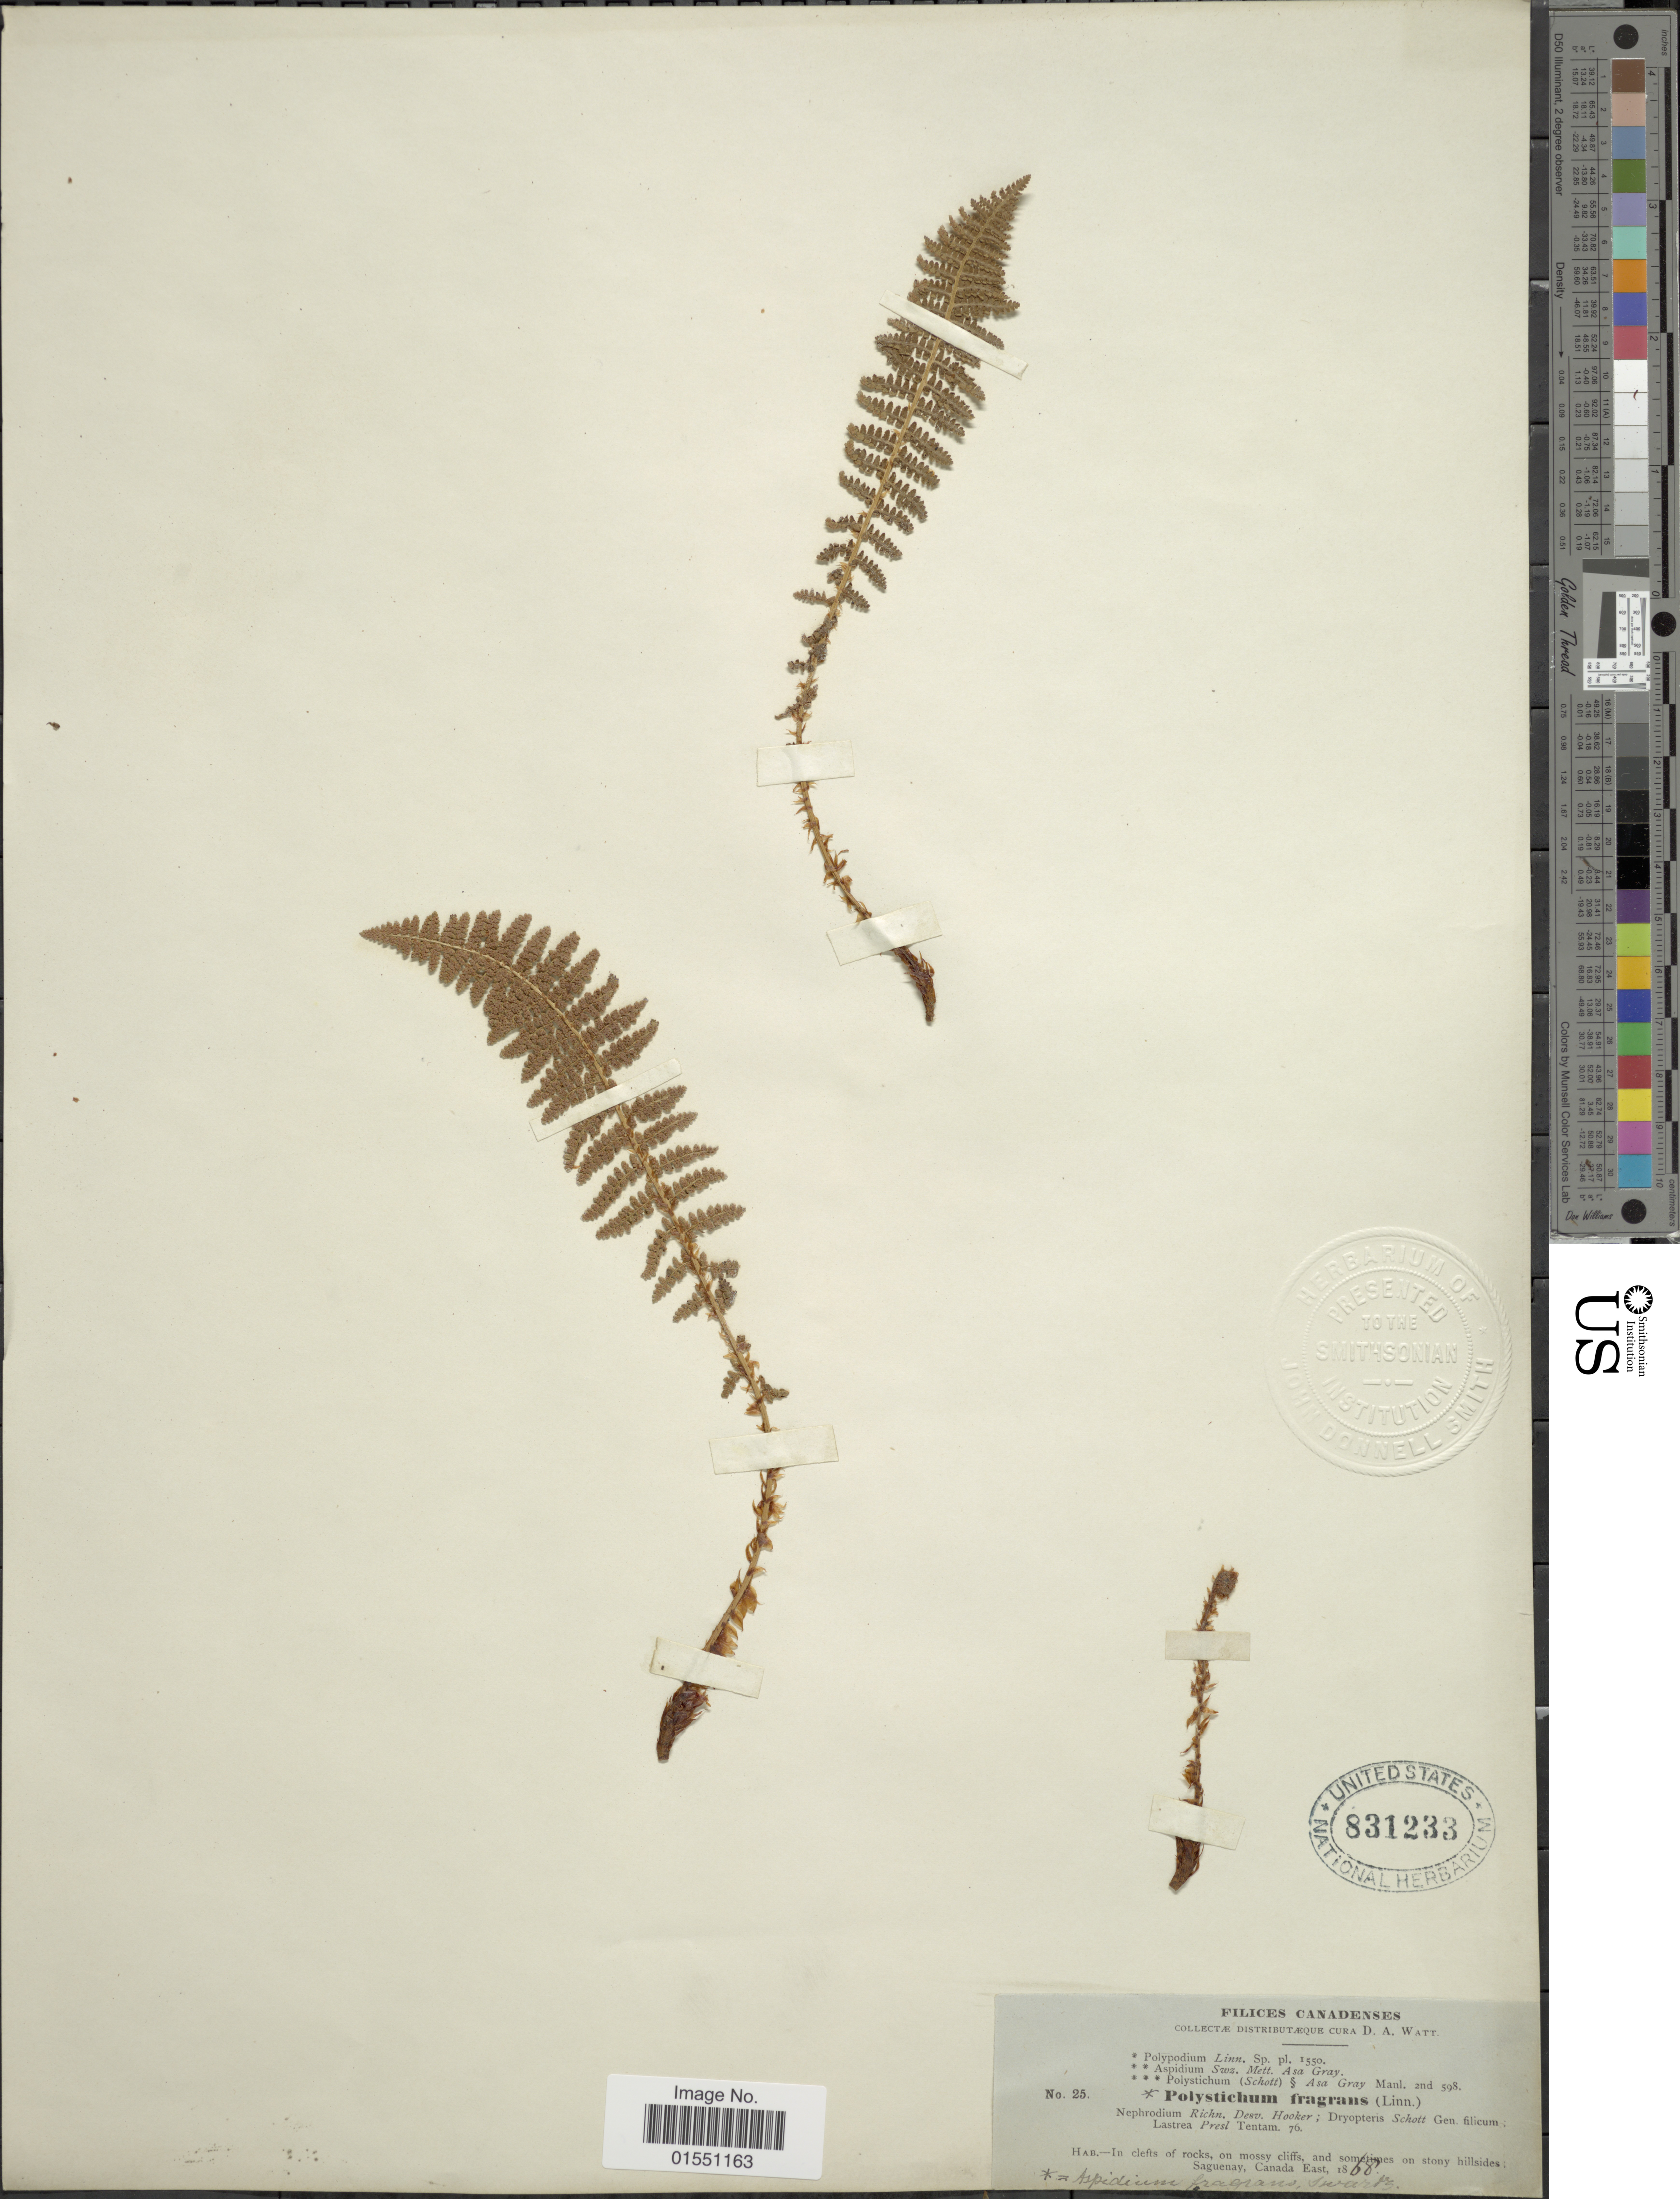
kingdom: Plantae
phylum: Tracheophyta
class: Polypodiopsida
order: Polypodiales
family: Dryopteridaceae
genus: Dryopteris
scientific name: Dryopteris fragrans var. hookeriana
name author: A. Prince ex Weath.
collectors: D. A. P. Watt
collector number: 25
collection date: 1868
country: Canada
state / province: Quebec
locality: Saguenay, Canada East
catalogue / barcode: US 831233